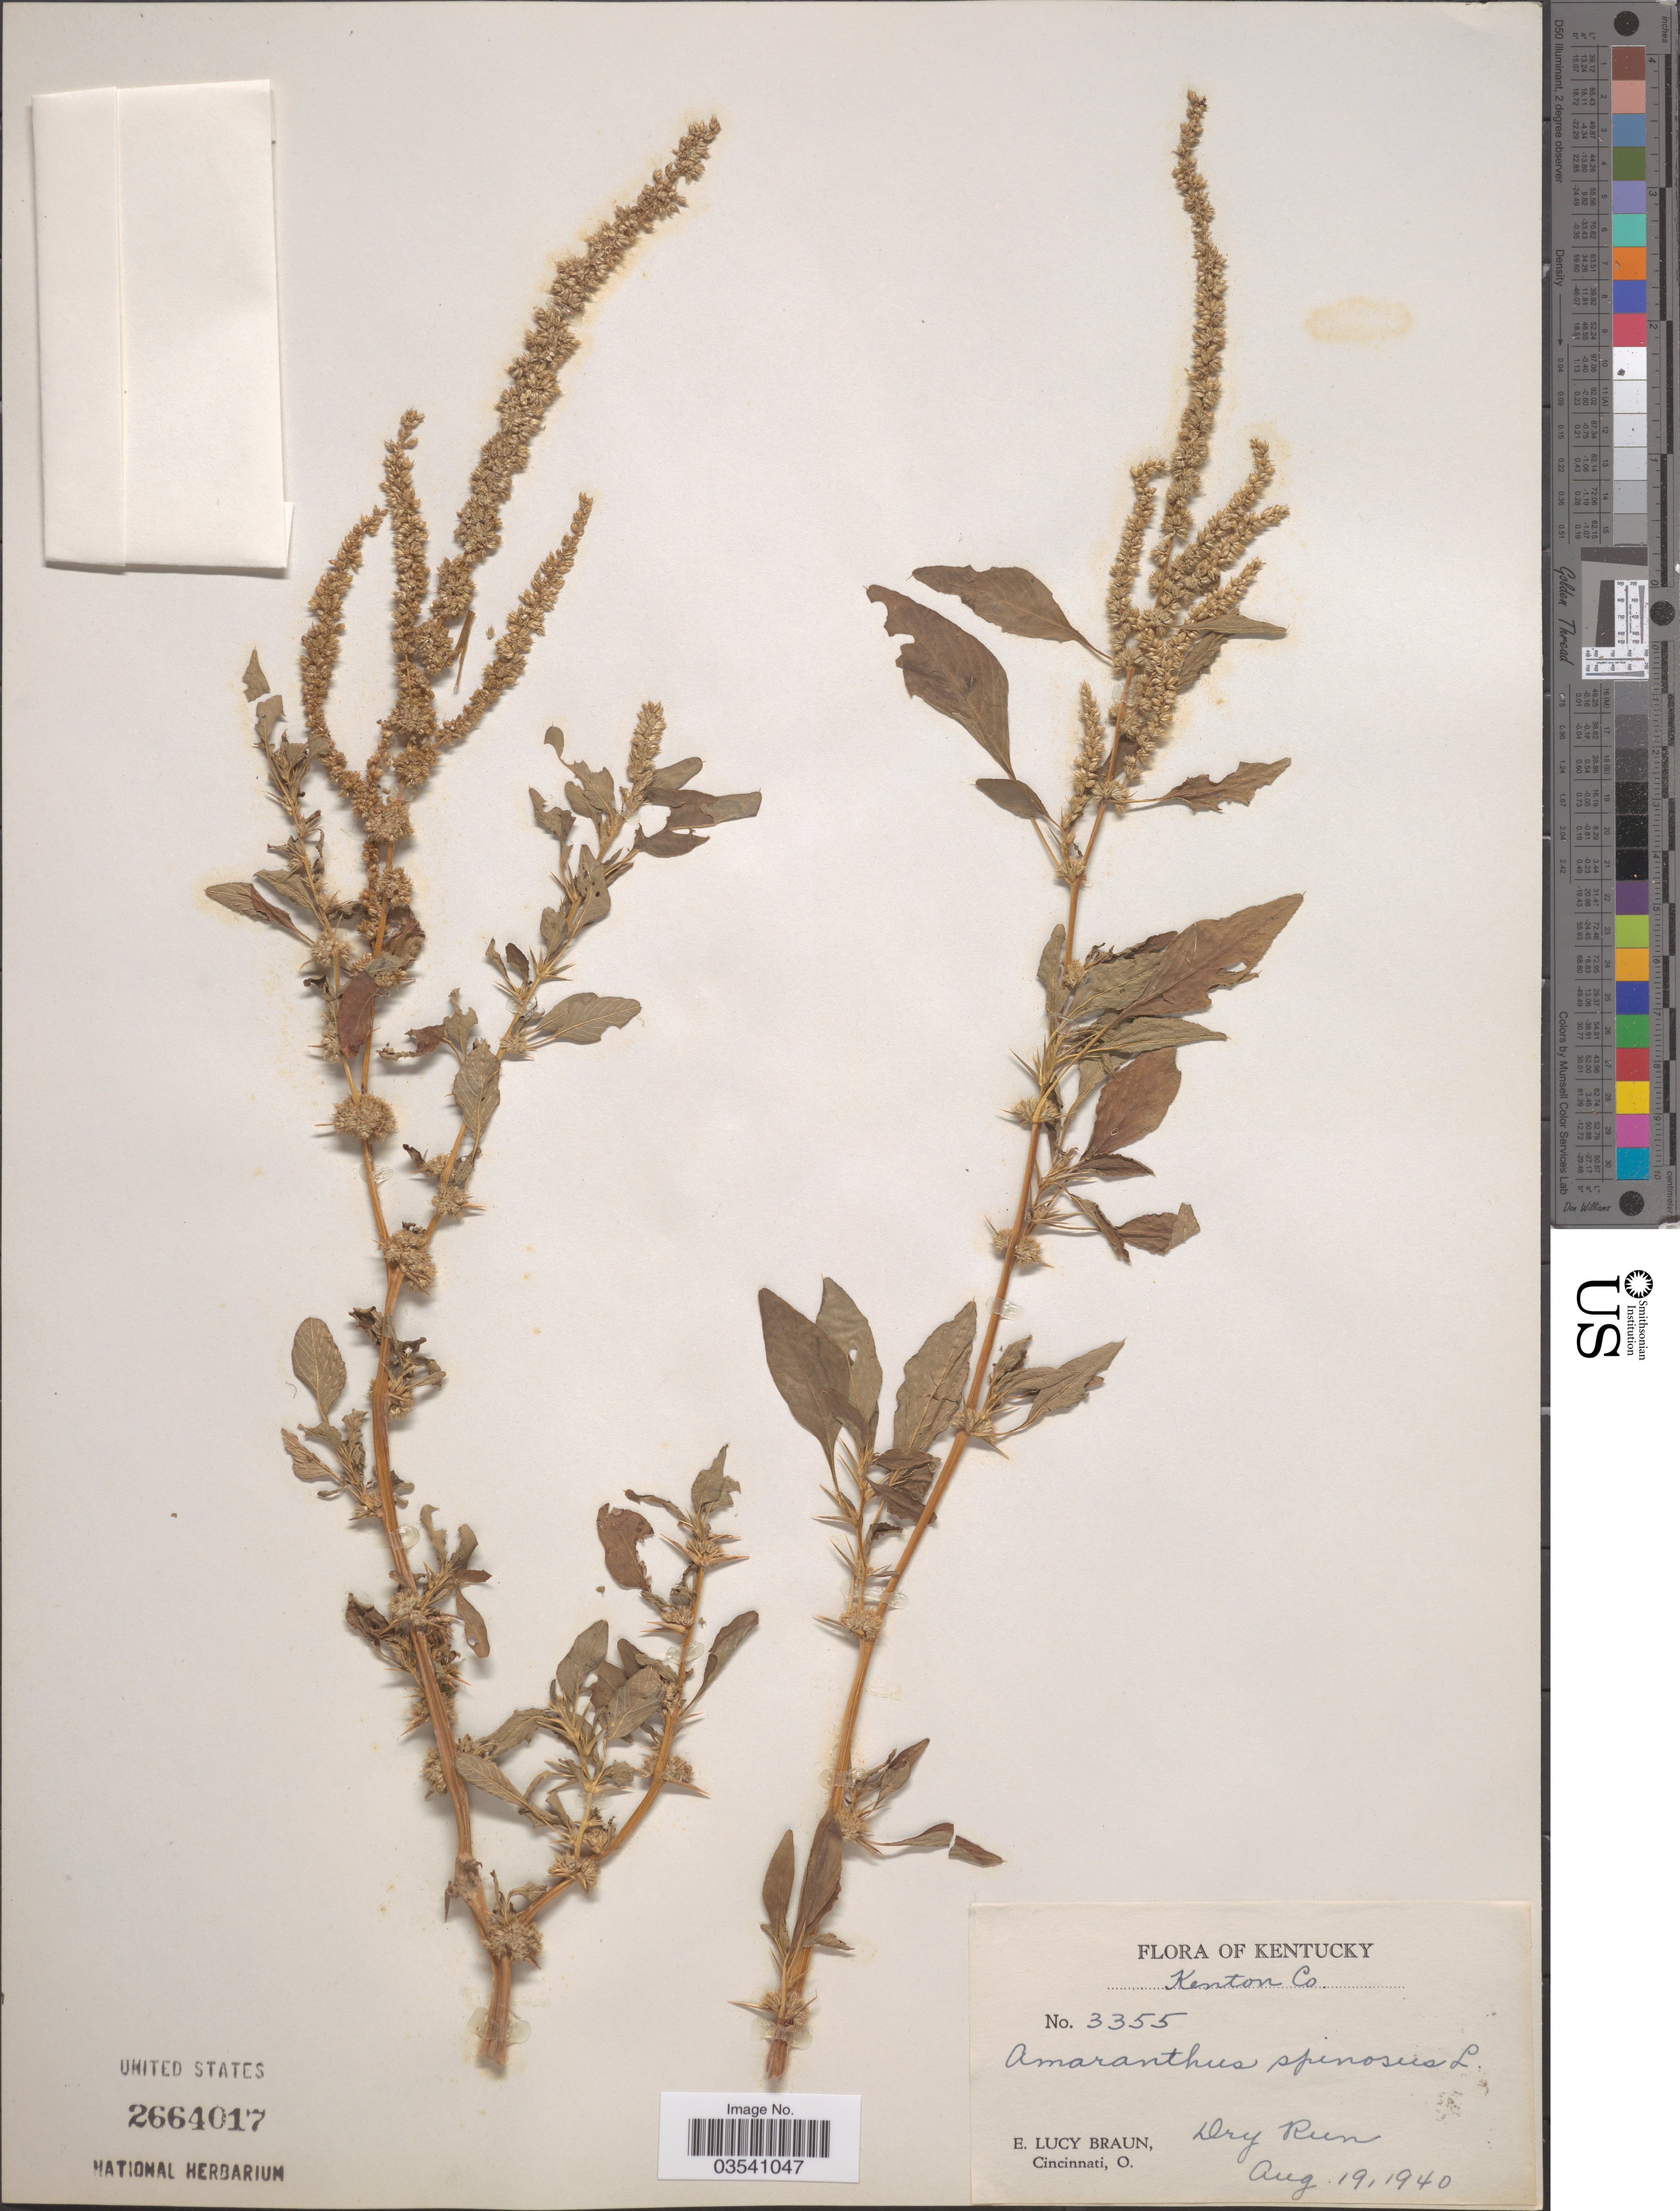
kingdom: Plantae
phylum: Tracheophyta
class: Magnoliopsida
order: Caryophyllales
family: Amaranthaceae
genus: Amaranthus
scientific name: Amaranthus spinosus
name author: L.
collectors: E. L. Braun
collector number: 3355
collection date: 1940-08-19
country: United States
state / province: Kentucky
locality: Kenton Co. Dry Run.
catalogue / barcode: US 2664017